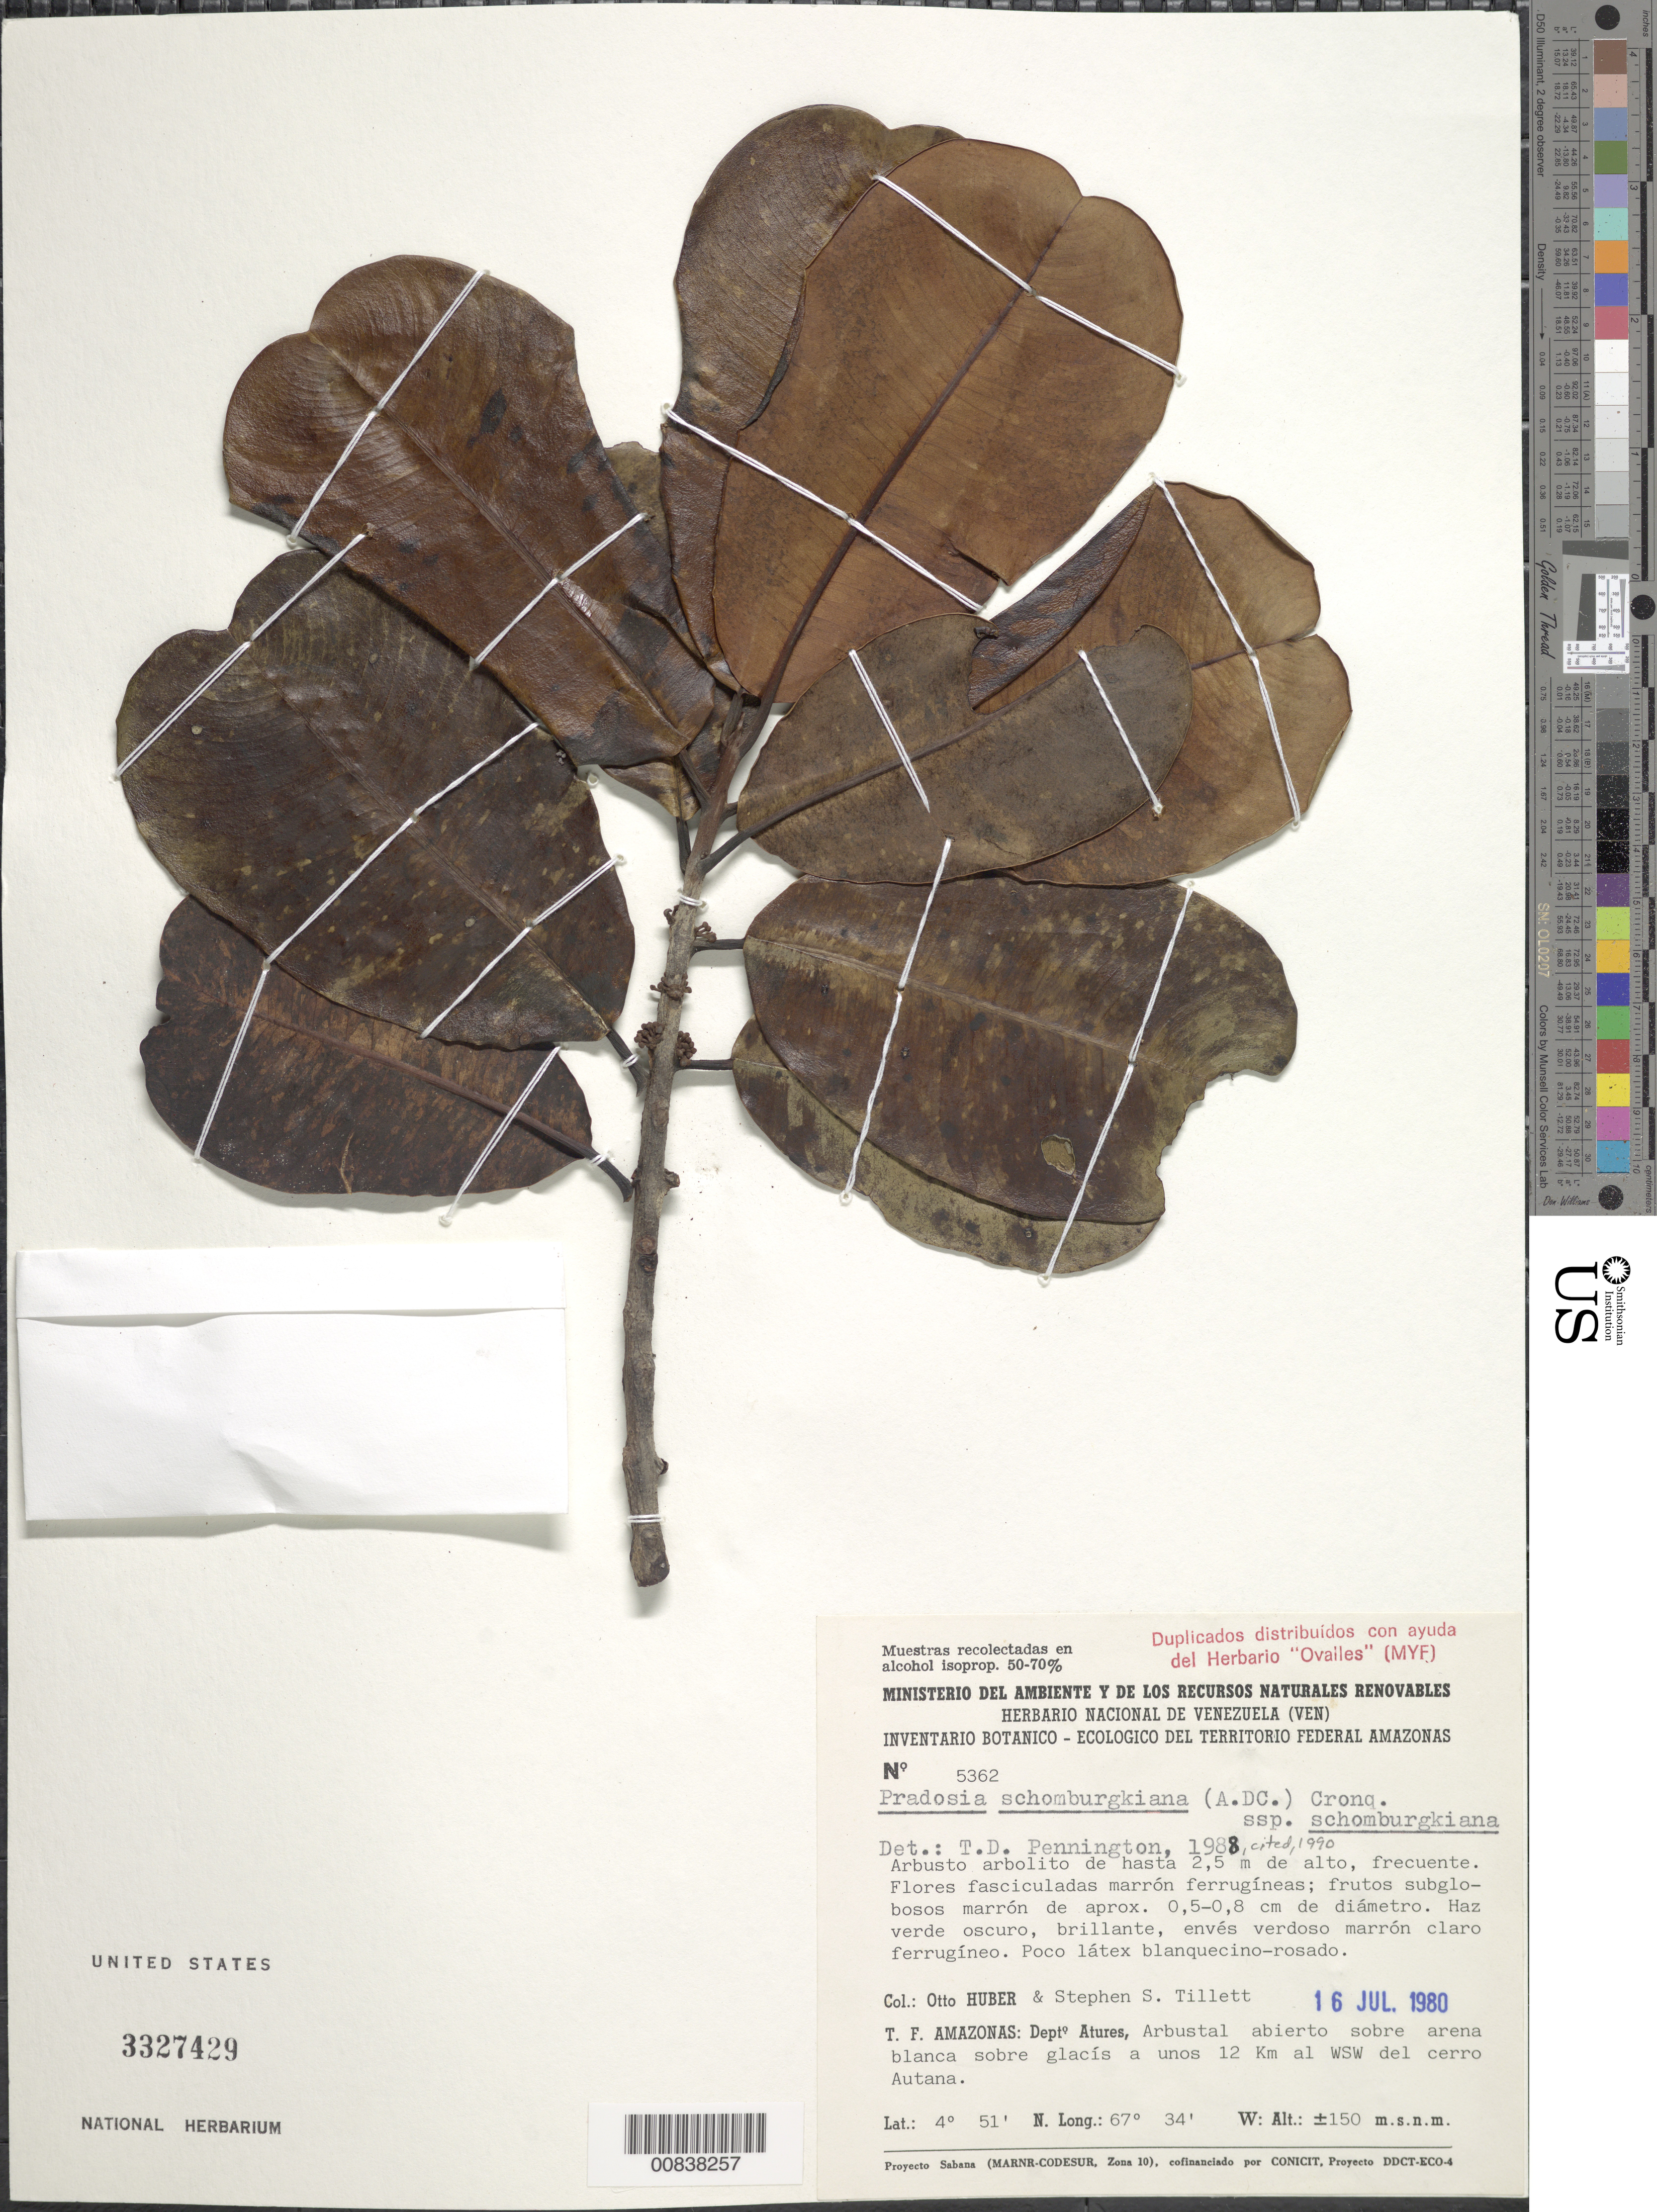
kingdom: Plantae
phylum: Tracheophyta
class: Magnoliopsida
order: Ericales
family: Sapotaceae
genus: Pradosia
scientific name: Pradosia schomburgkiana subsp. schomburgkiana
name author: (A. DC.) Cronq.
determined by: Pennington, T. D., (K)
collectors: O. Huber & S. S. Tillett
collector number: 5362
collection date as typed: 16-Jul-80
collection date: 1980-07-16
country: Venezuela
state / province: Amazonas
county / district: Atures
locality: Cerro Autana, a unos 12 km al WSW del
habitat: Abustal abierto sobre arena blanca sobre glacís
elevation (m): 150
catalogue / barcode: US 3327429